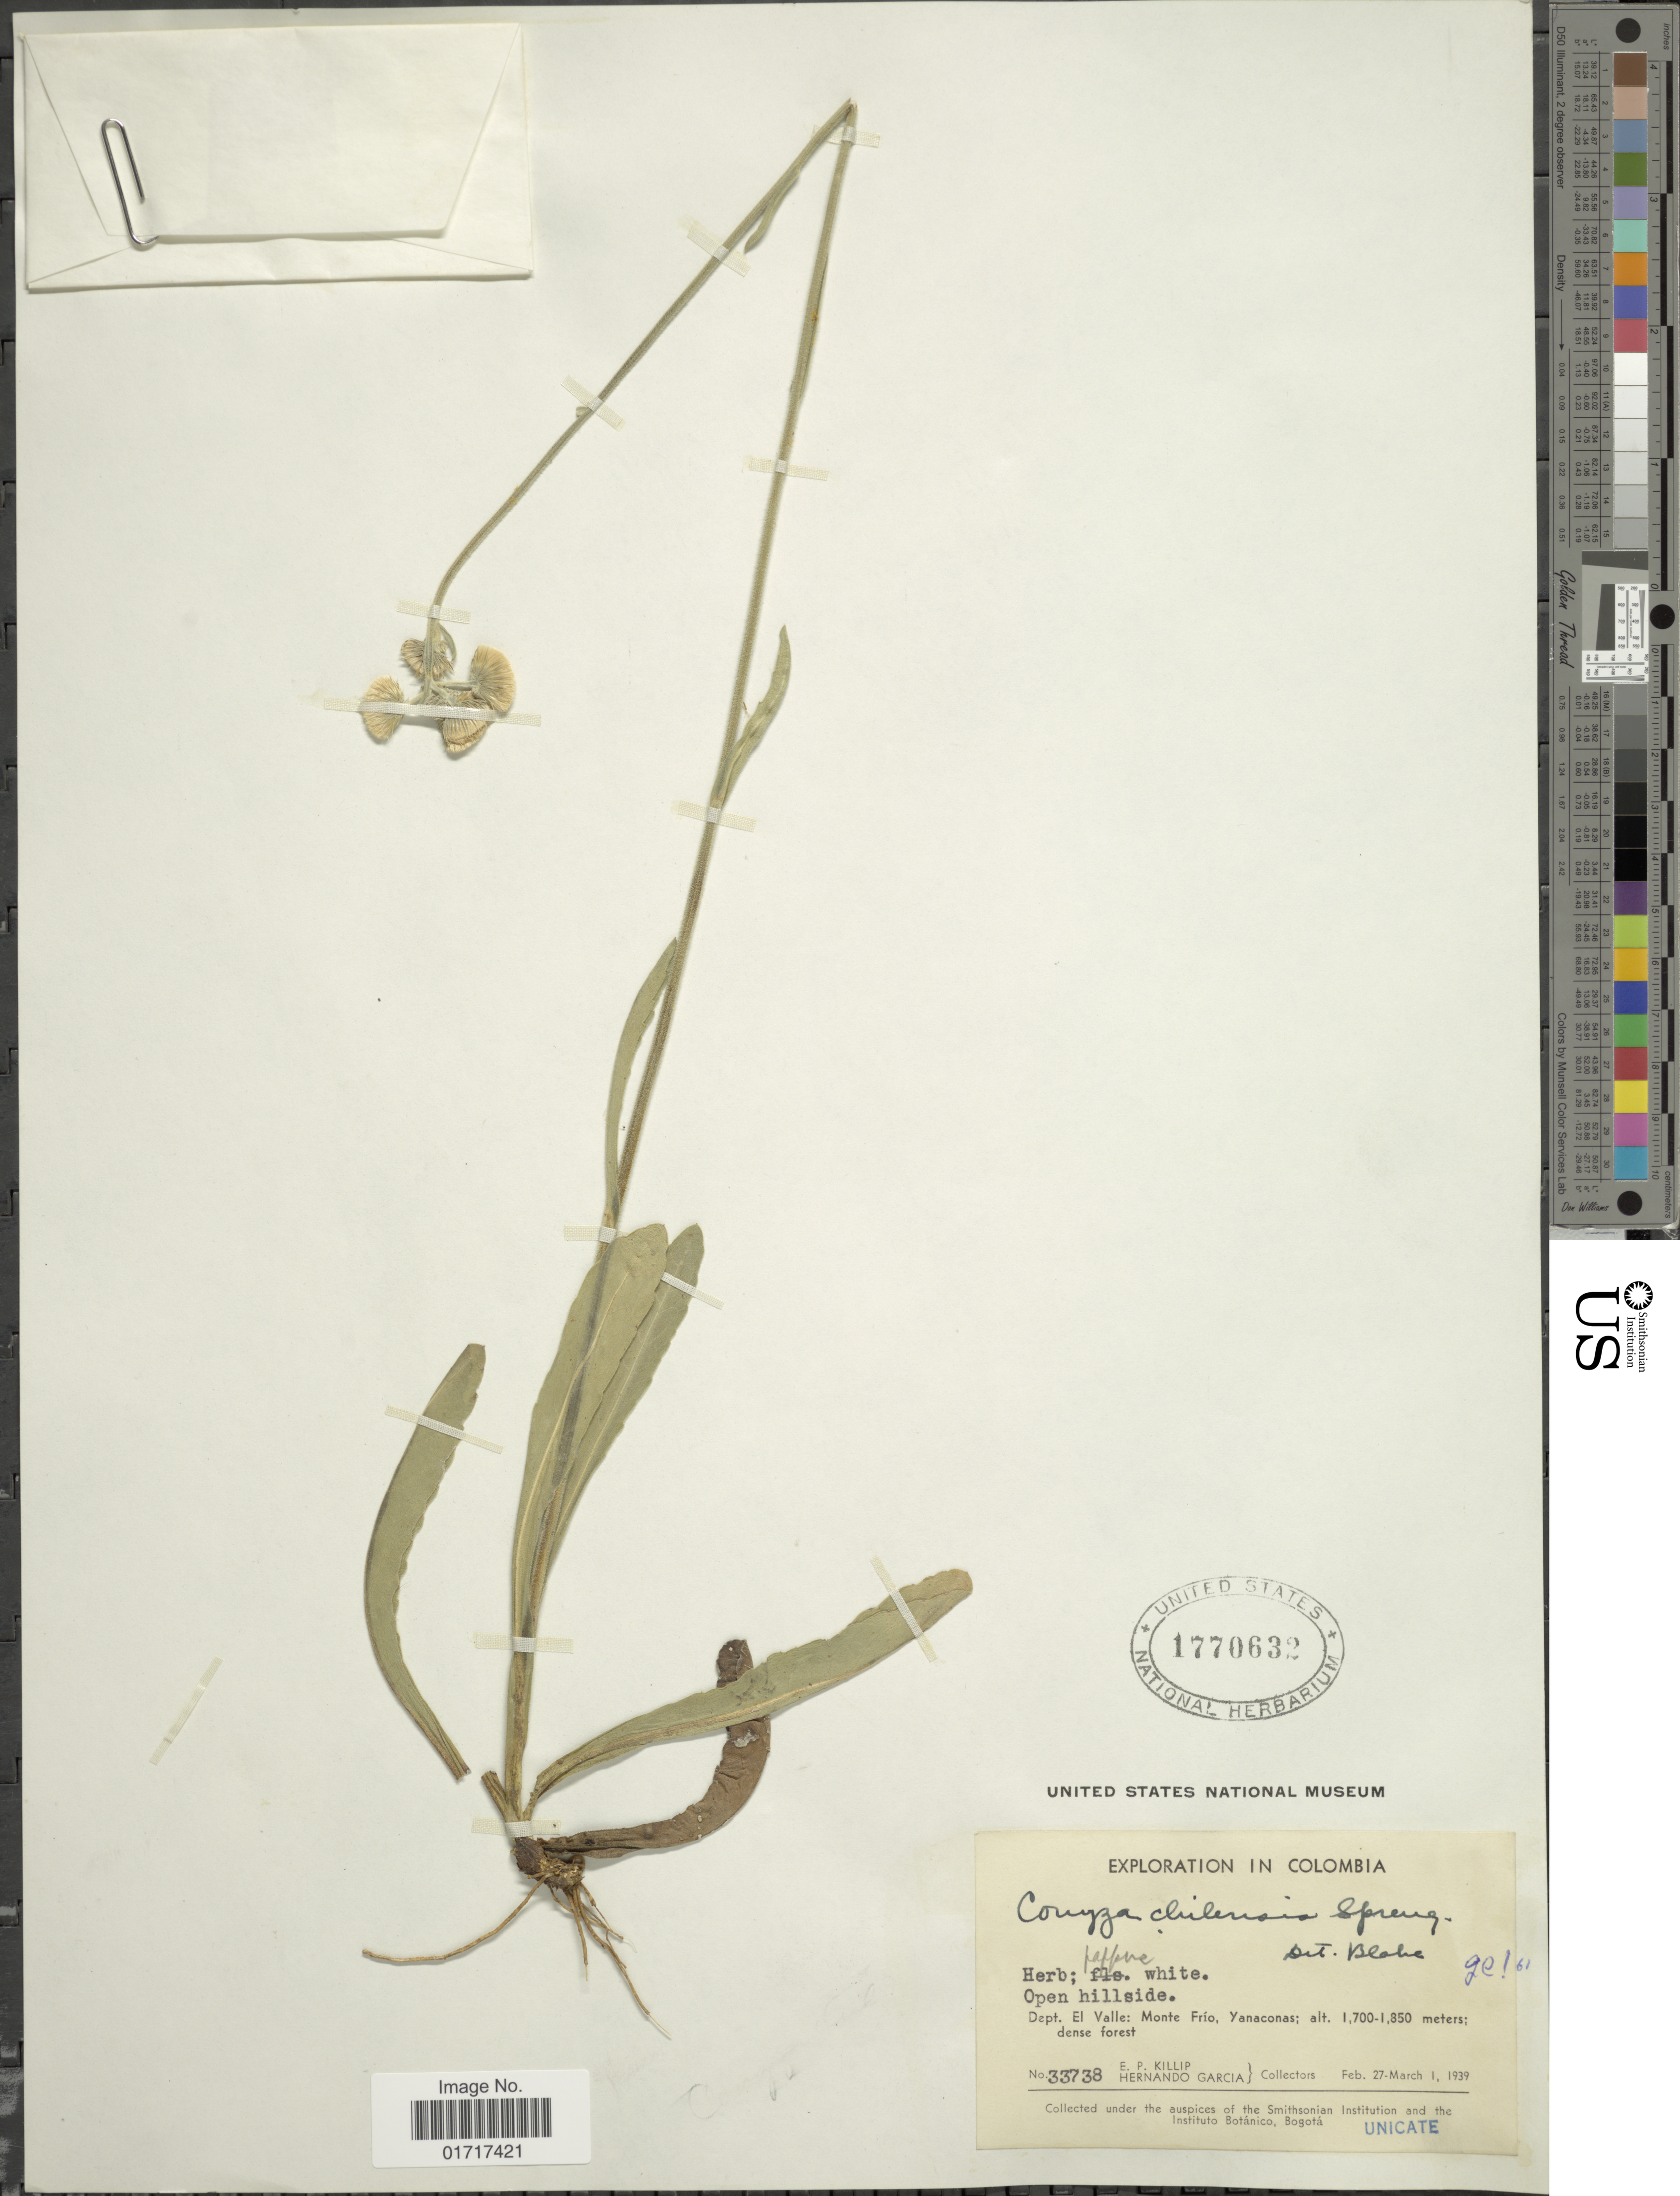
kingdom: Plantae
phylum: Tracheophyta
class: Magnoliopsida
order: Asterales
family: Asteraceae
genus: Conyza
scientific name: Conyza primulaefolia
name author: (Lam.) Cuatrec. & Lourteig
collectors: E. P. Killip & H. Garcia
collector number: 33738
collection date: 1939-02-27/1939-03-01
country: Colombia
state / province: Valle del Cauca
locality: Dept. El Valle: Monte Frio, Yanaconas.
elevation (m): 1700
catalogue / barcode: US 1770632